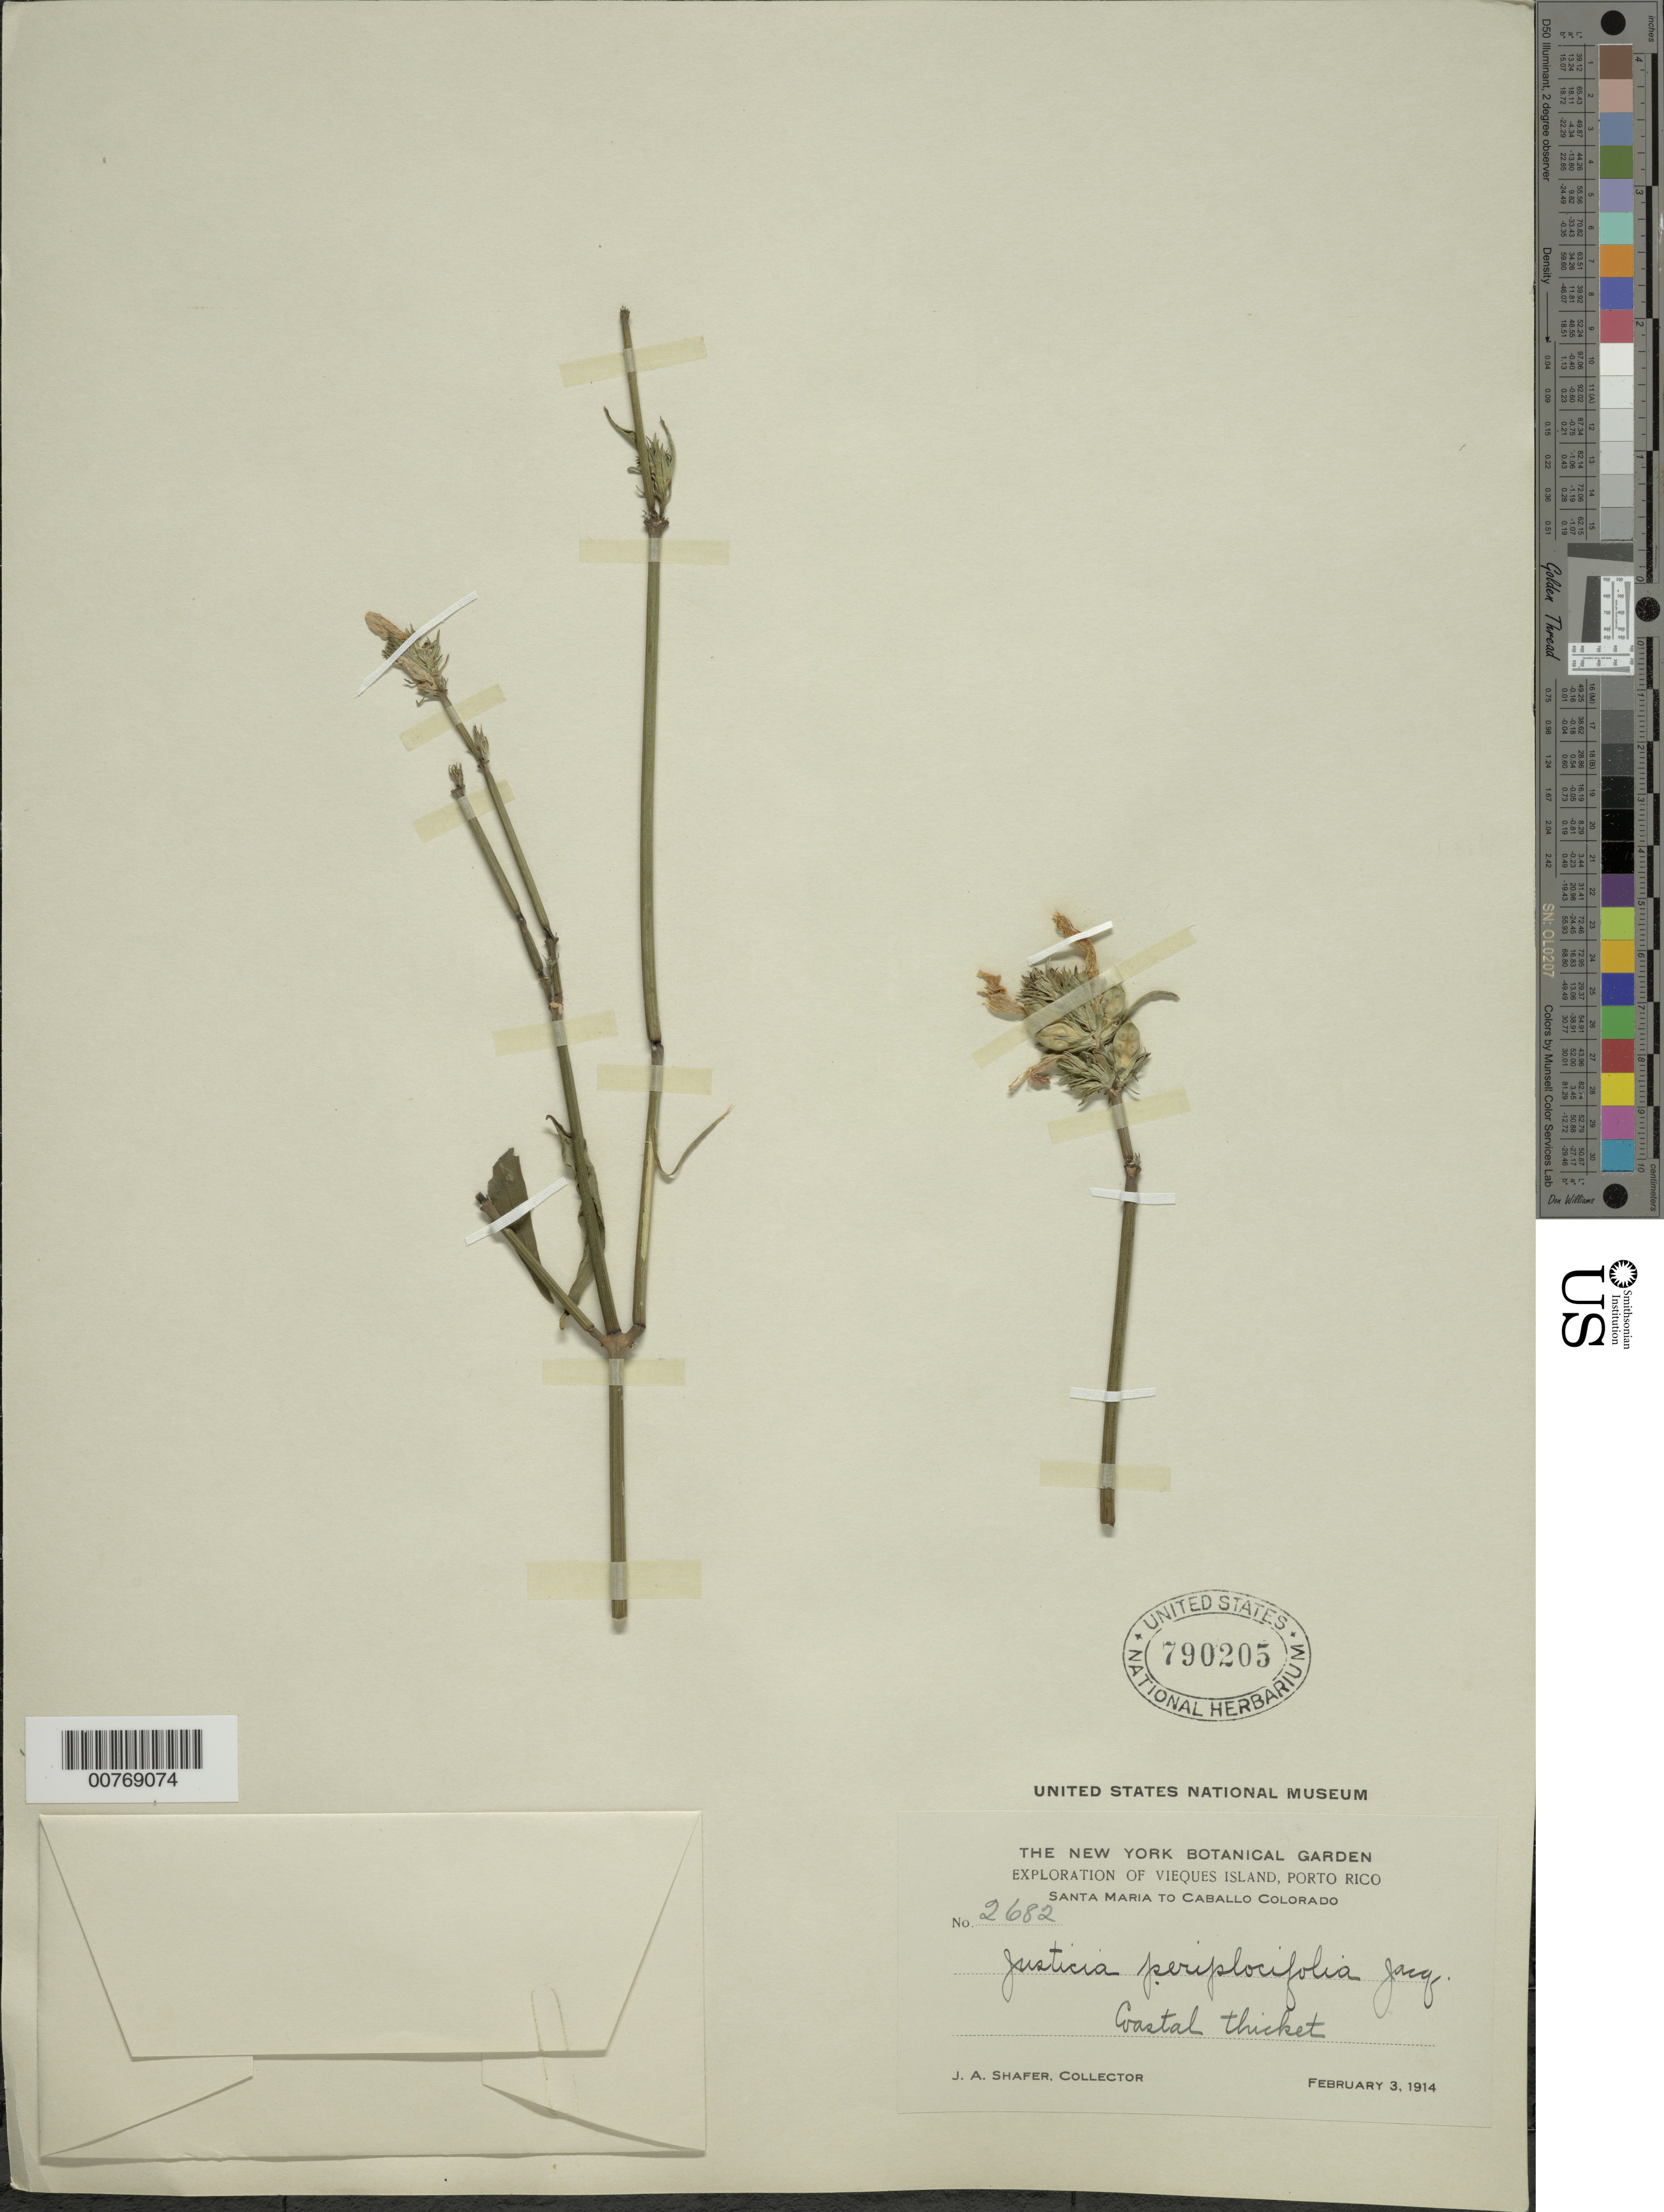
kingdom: Plantae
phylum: Tracheophyta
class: Magnoliopsida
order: Lamiales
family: Acanthaceae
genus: Justicia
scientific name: Justicia periplocifolia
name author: Jacq.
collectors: J. A. Shafer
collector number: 2682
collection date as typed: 03 Feb 1914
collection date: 1914-02-03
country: Puerto Rico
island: Vieques I.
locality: Santa Maria to Caballo Colorado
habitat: Coastal thicket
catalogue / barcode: US 790205